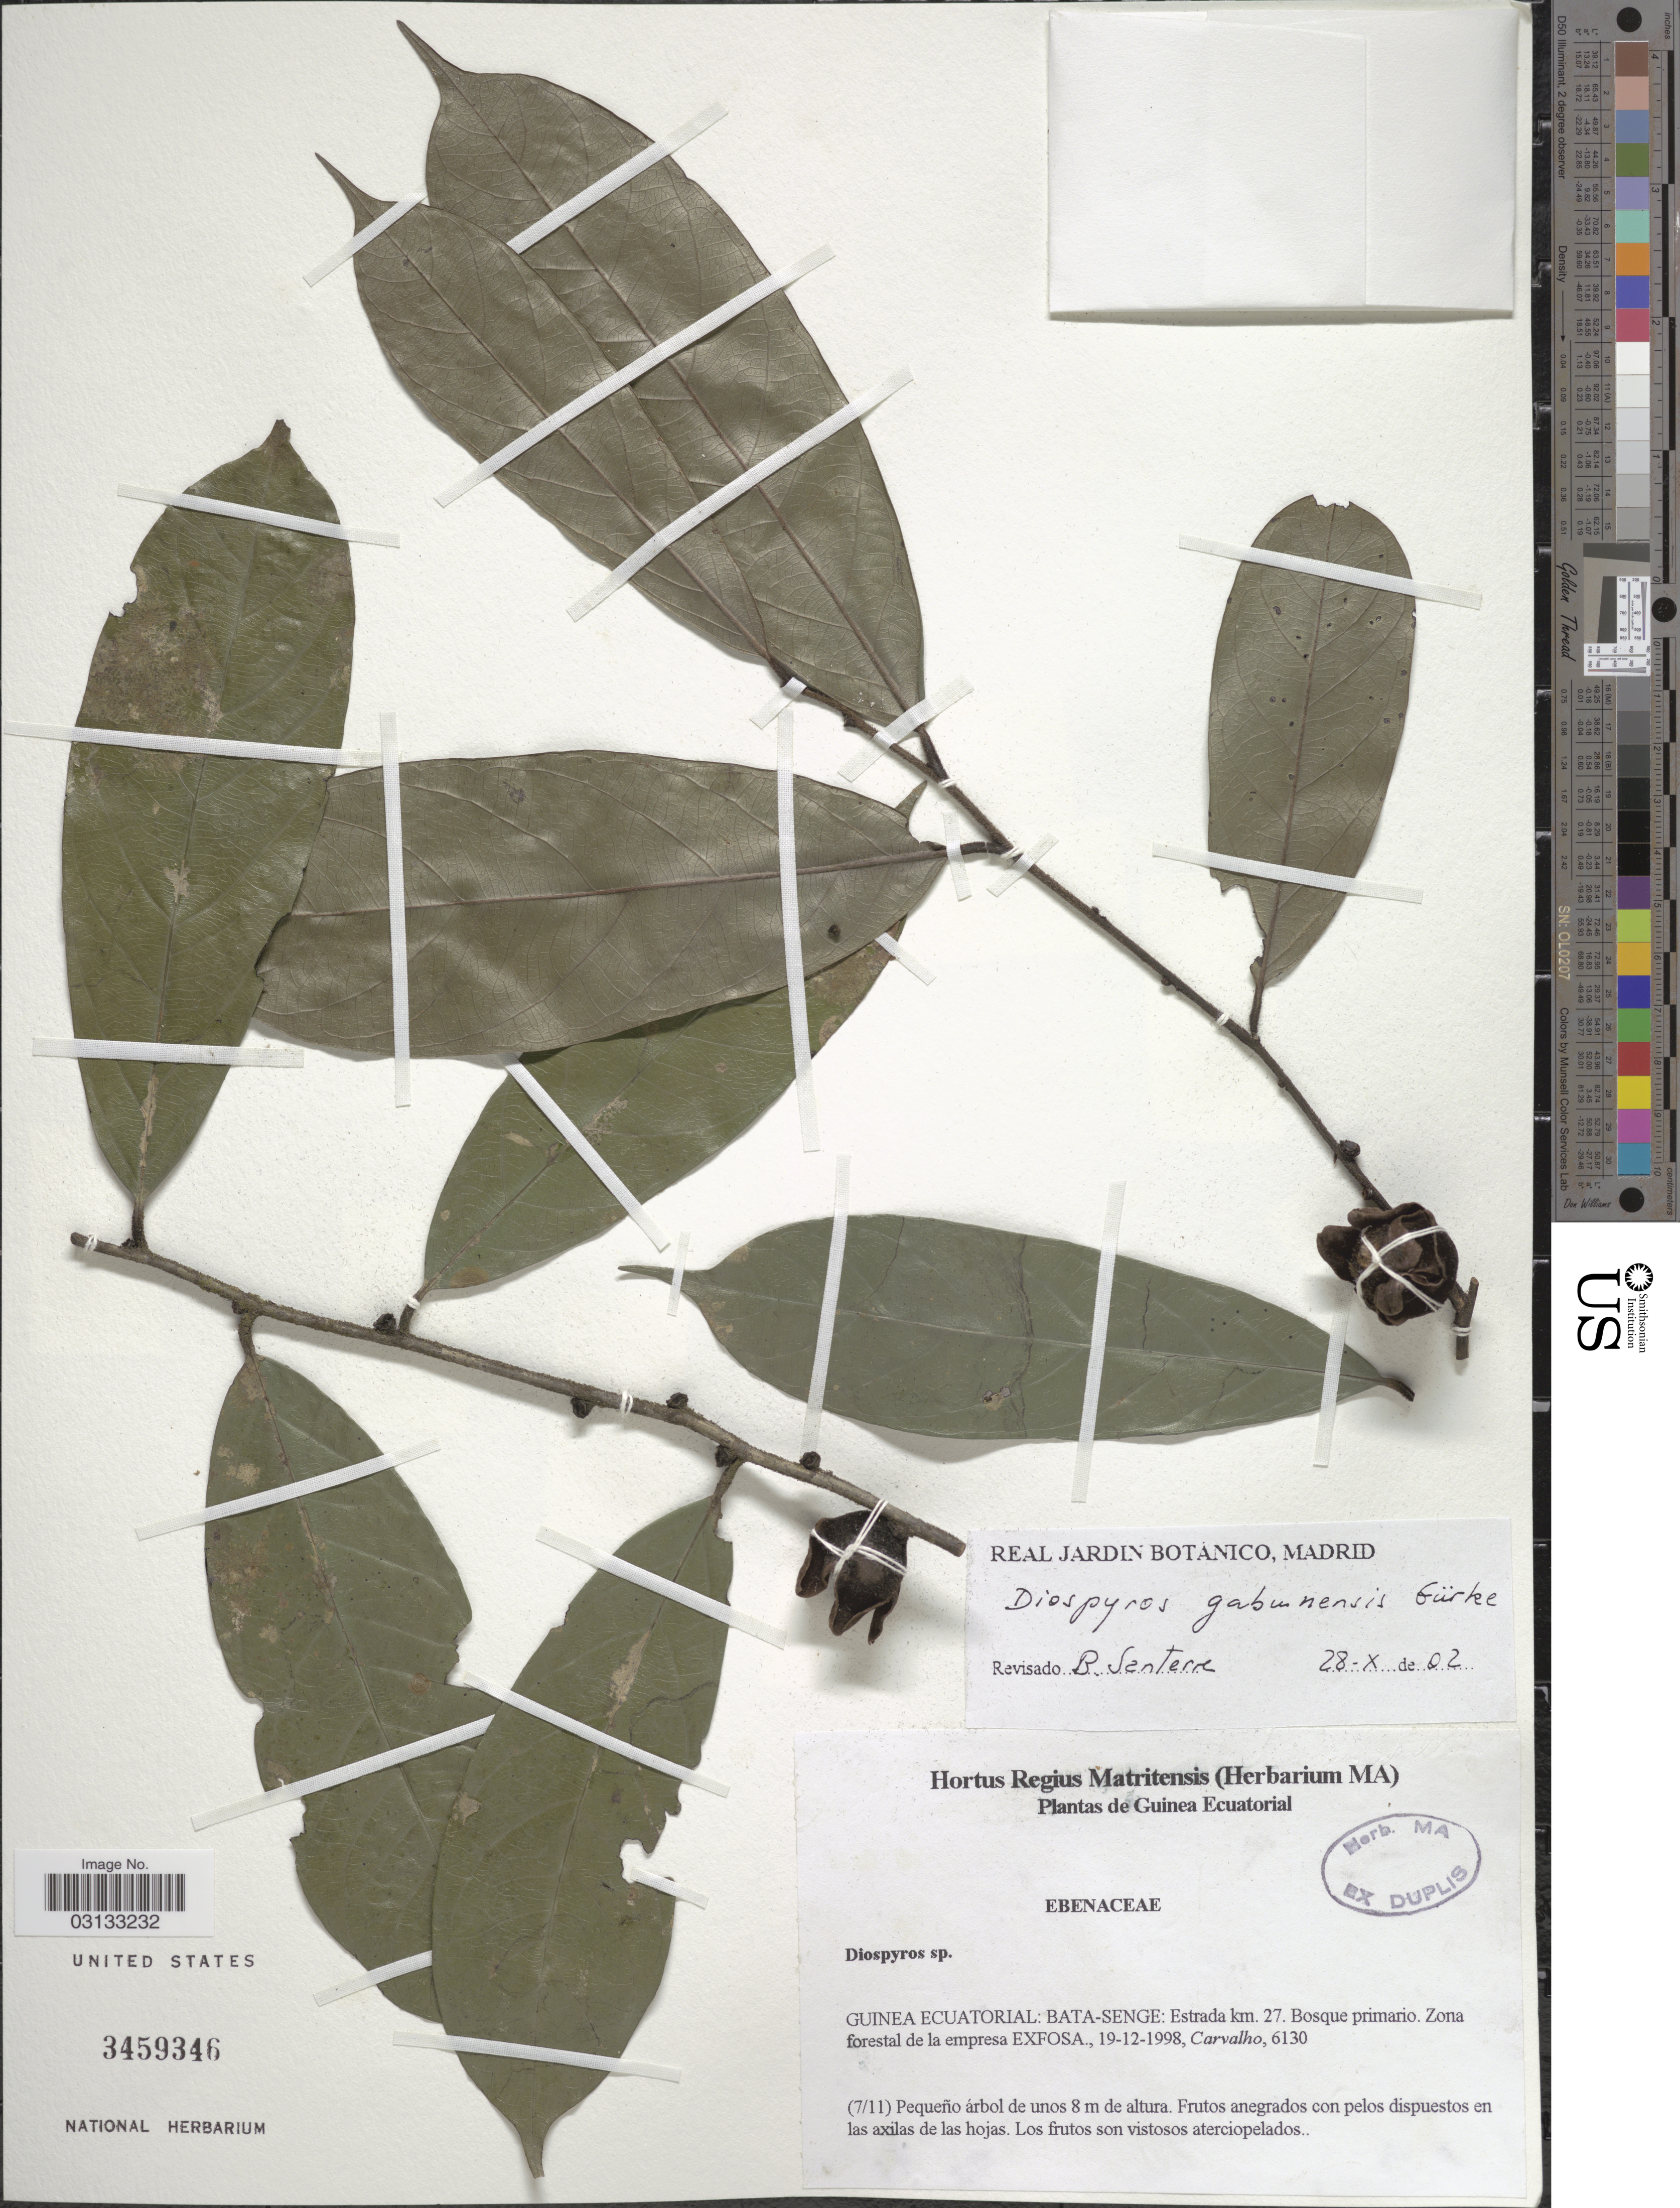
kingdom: Plantae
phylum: Tracheophyta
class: Magnoliopsida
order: Ericales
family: Ebenaceae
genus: Diospyros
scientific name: Diospyros gabunensis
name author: Gürke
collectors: Carvalho, --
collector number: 6130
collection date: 1998-12-19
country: Equatorial Guinea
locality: Guinea Ecuatorial: Bata-Senge: Estrada km. 27. Bosque primario. Zona forestal de la empresa Exfosa.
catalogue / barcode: US 3459346